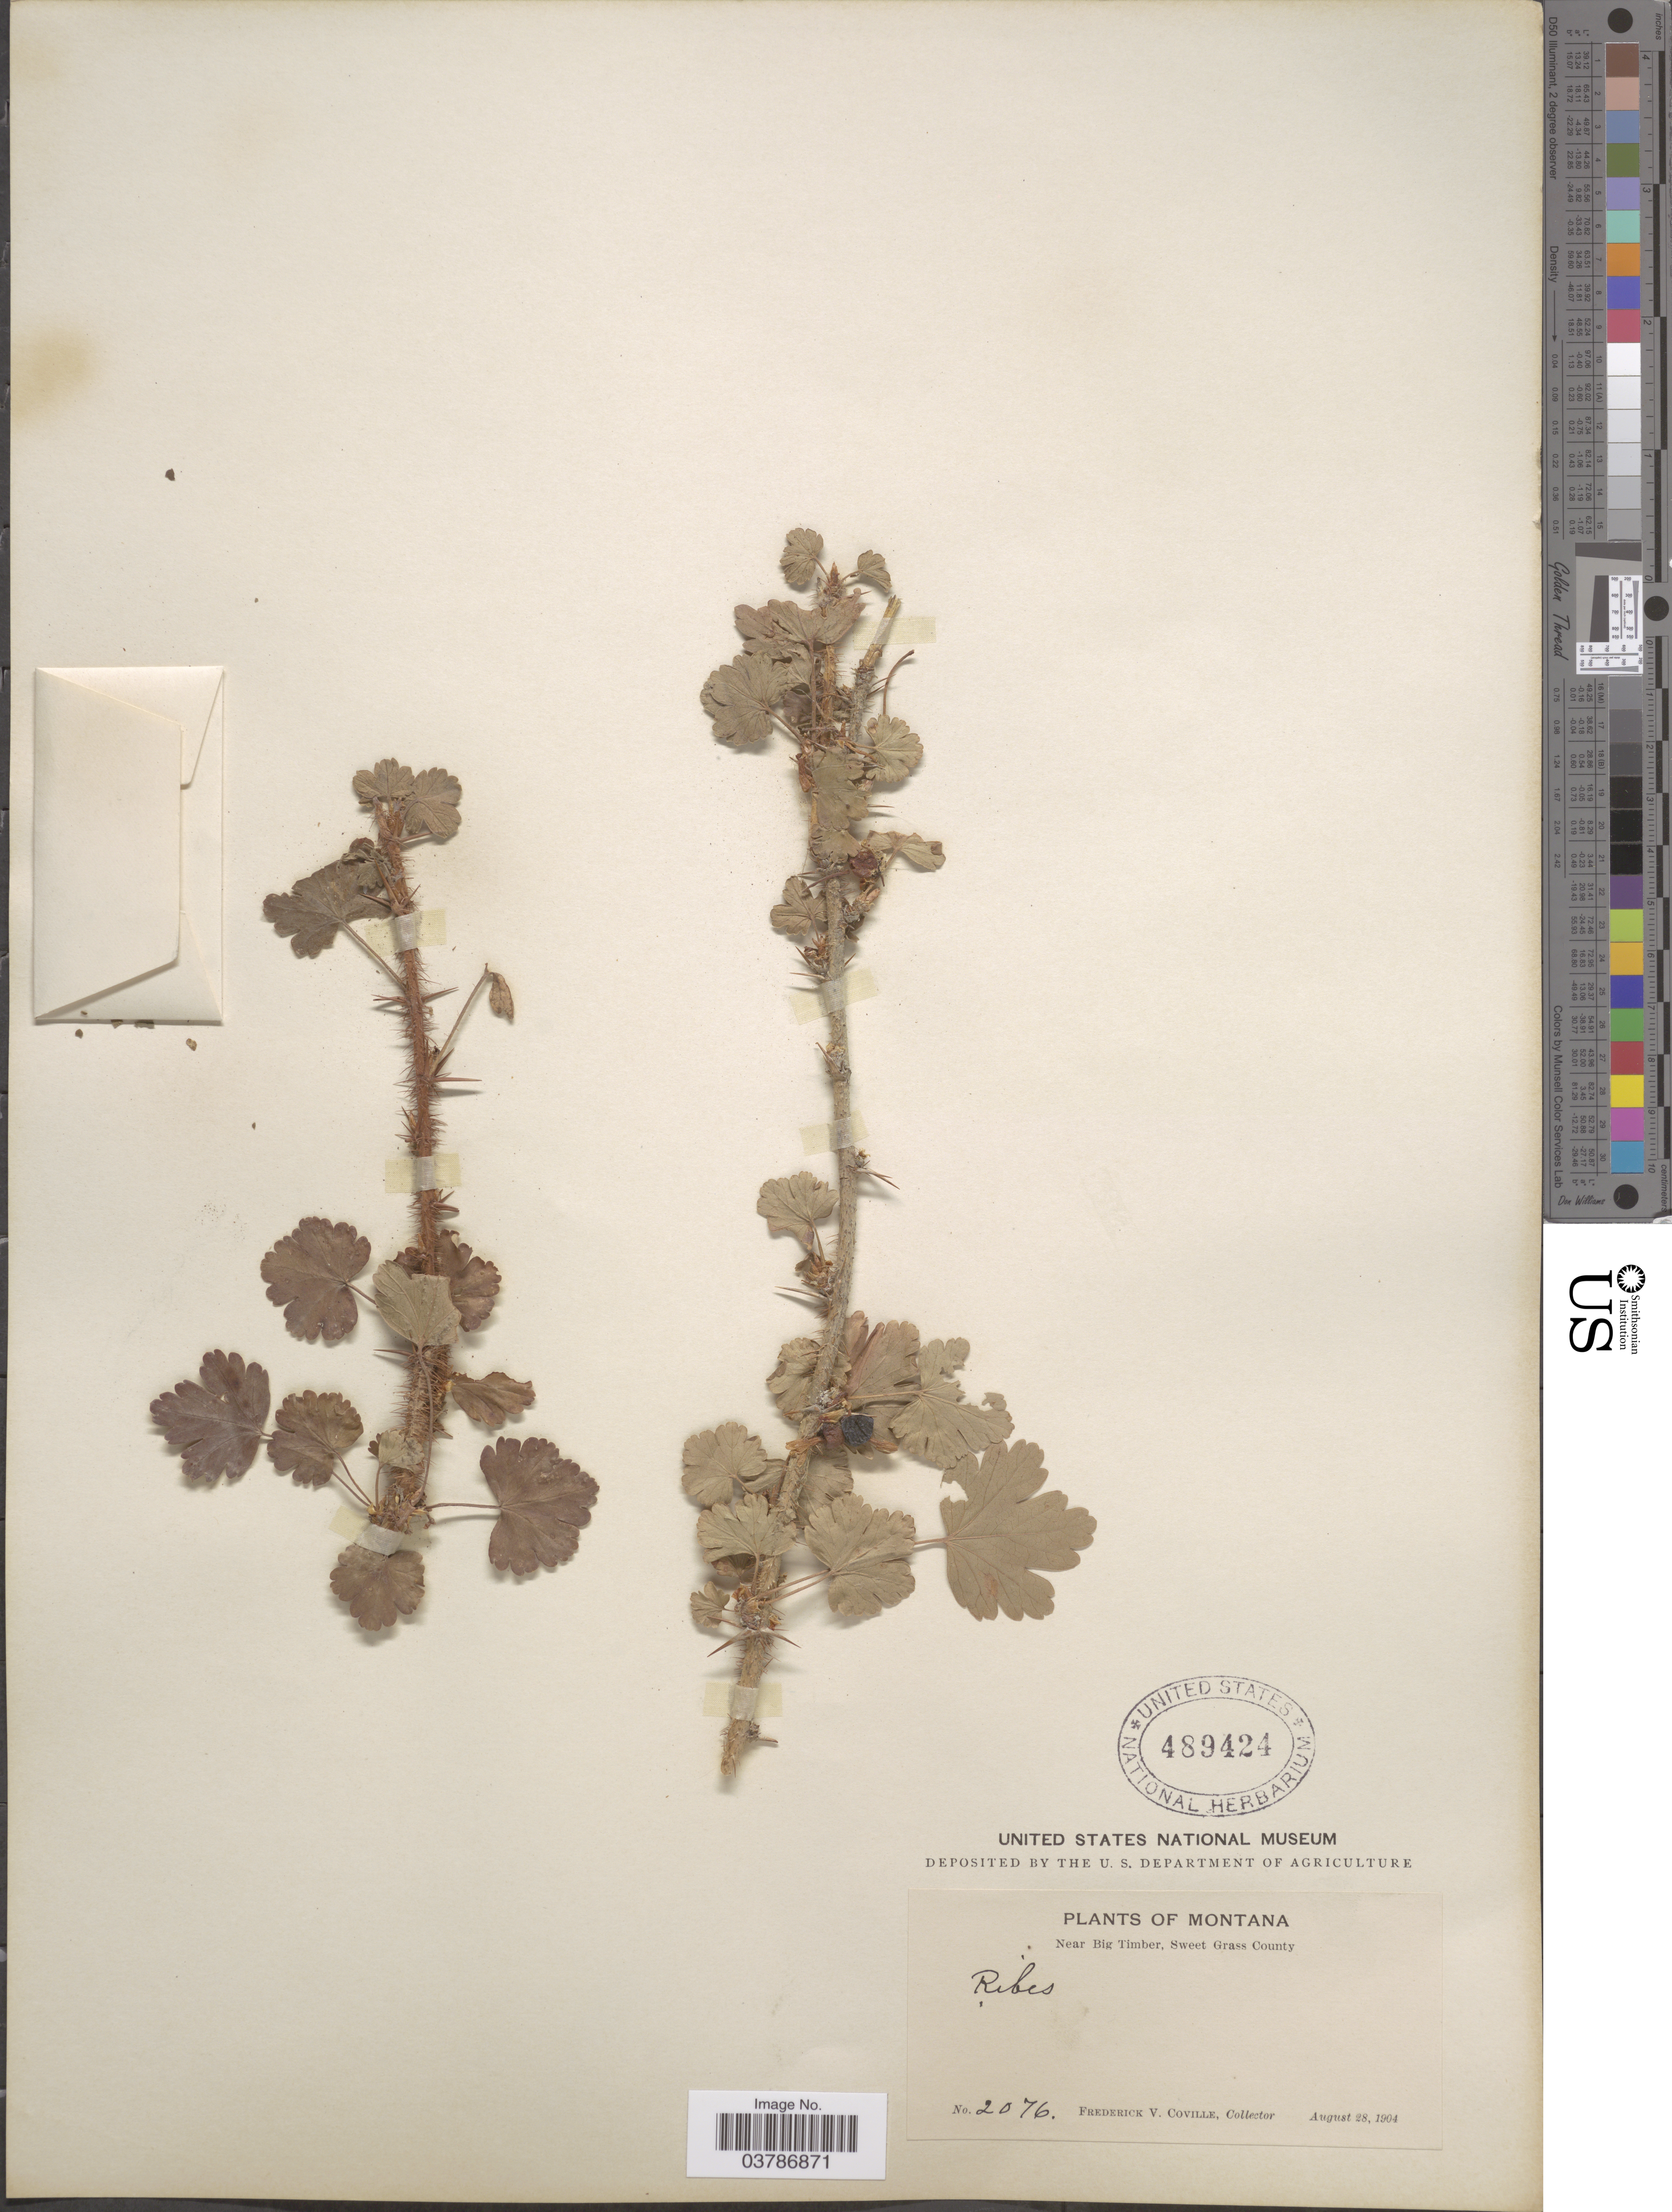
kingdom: Plantae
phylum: Tracheophyta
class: Magnoliopsida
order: Saxifragales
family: Grossulariaceae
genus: Ribes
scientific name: Ribes sp.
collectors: F. V. Coville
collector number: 2076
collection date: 1904-08-28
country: United States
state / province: Montana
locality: Near Big Timber, Sweet Grass County.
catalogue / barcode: US 489424